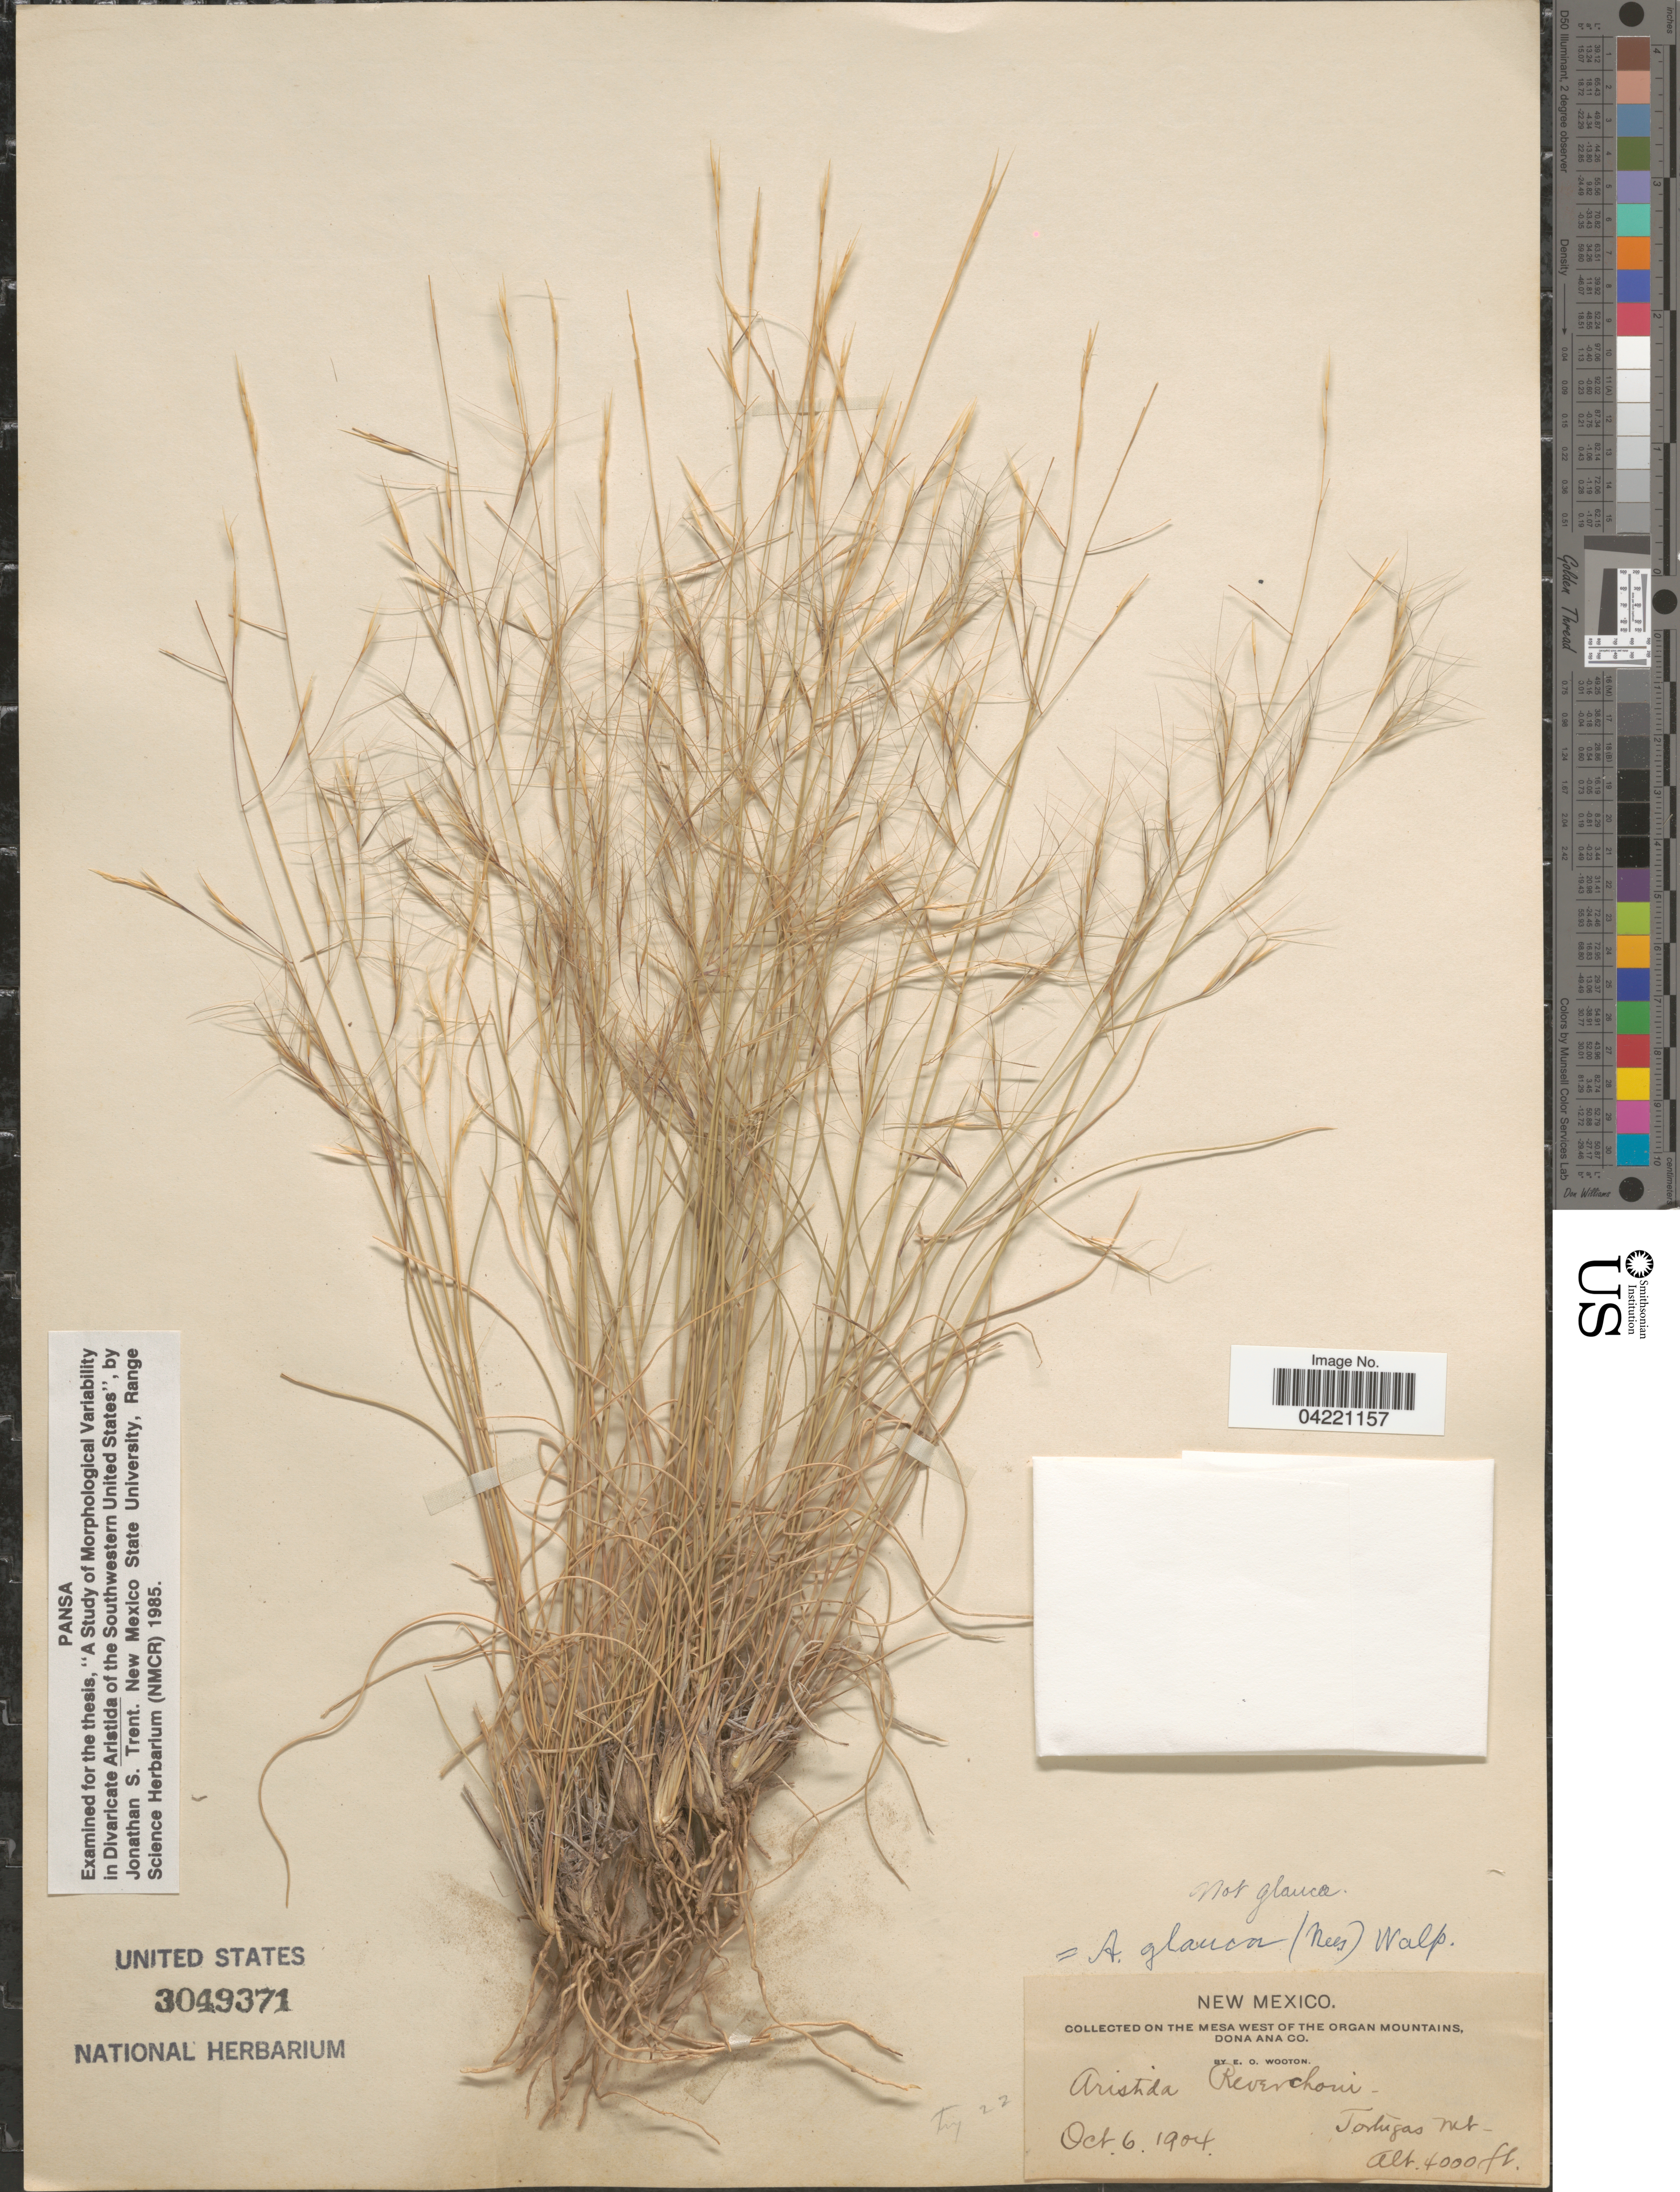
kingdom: Plantae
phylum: Tracheophyta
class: Liliopsida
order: Poales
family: Poaceae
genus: Aristida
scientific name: Aristida pansa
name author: Wooton & Standl.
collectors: E. O. Wooton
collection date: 1904-10-06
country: United States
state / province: New Mexico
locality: On the Mesa of the Organ Mountains, Dona Ana Co. Tortugas Mt.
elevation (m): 1219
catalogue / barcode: US 3049371